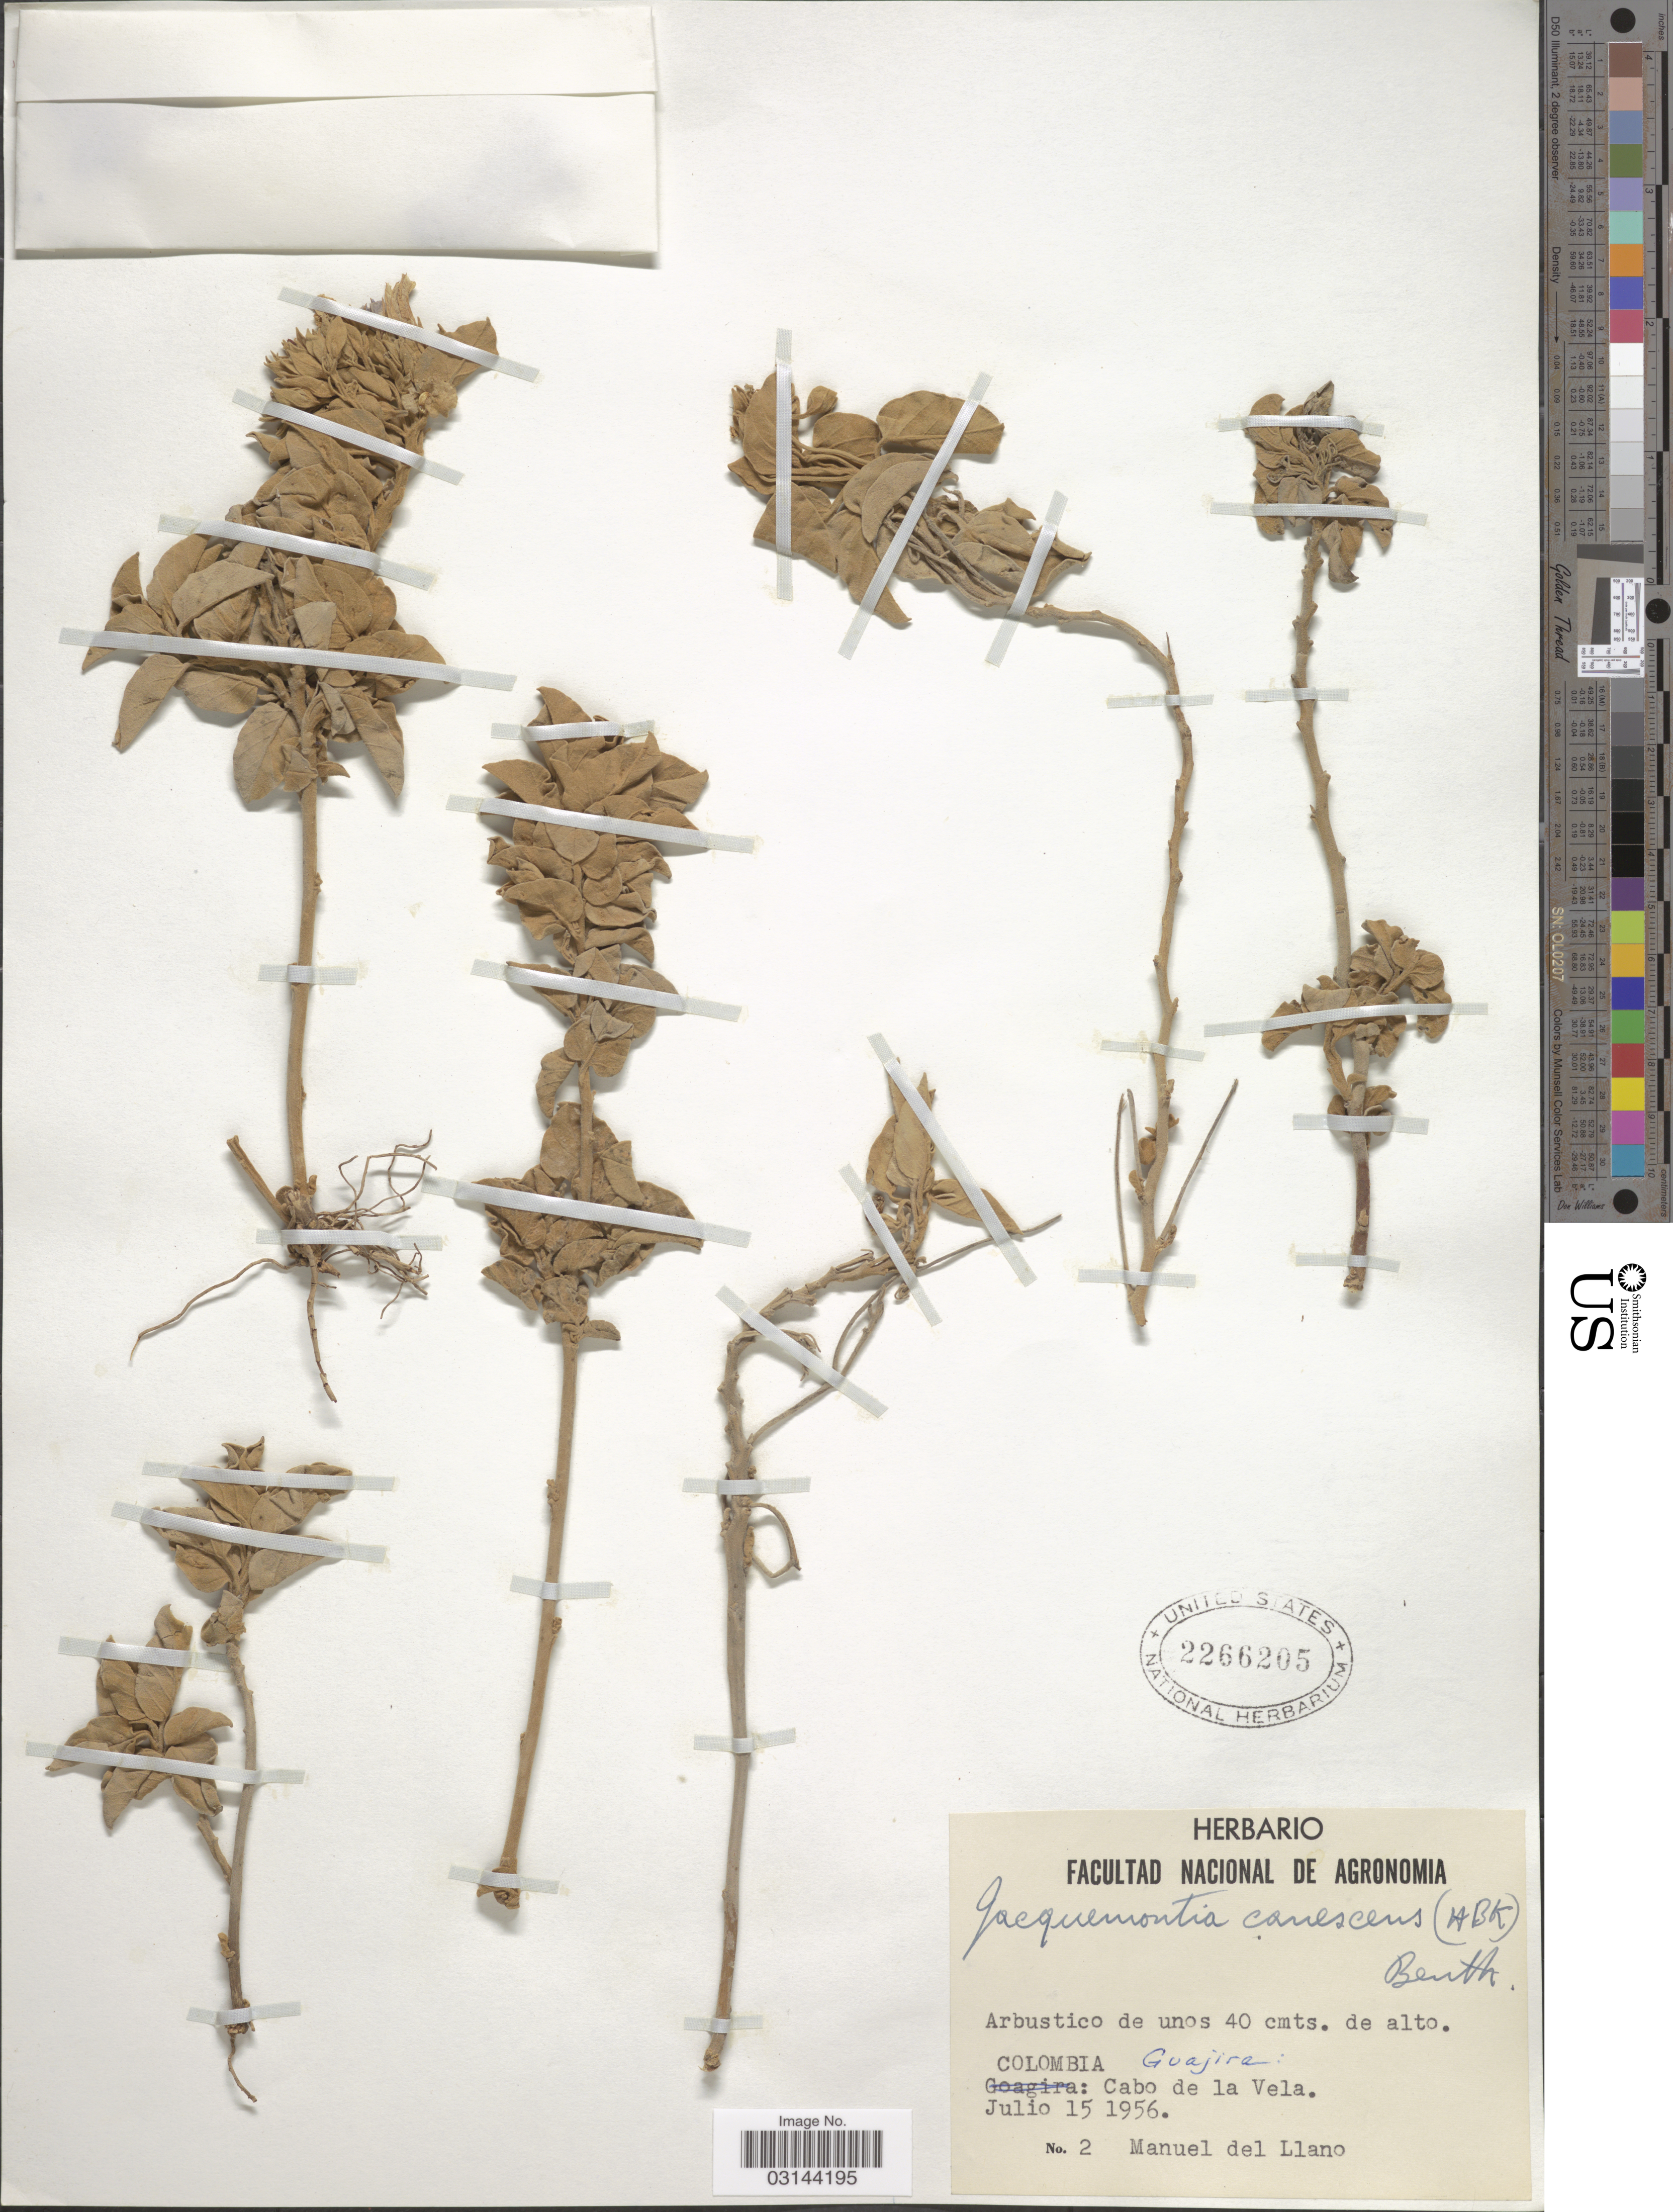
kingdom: Plantae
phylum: Tracheophyta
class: Magnoliopsida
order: Solanales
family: Convolvulaceae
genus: Jacquemontia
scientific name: Jacquemontia canescens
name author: (Kunth) Benth.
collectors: M. d. Llano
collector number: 2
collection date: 1956-07-15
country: Colombia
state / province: La Guajira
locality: Guajira: Cabo de la Vela.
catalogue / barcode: US 2266205